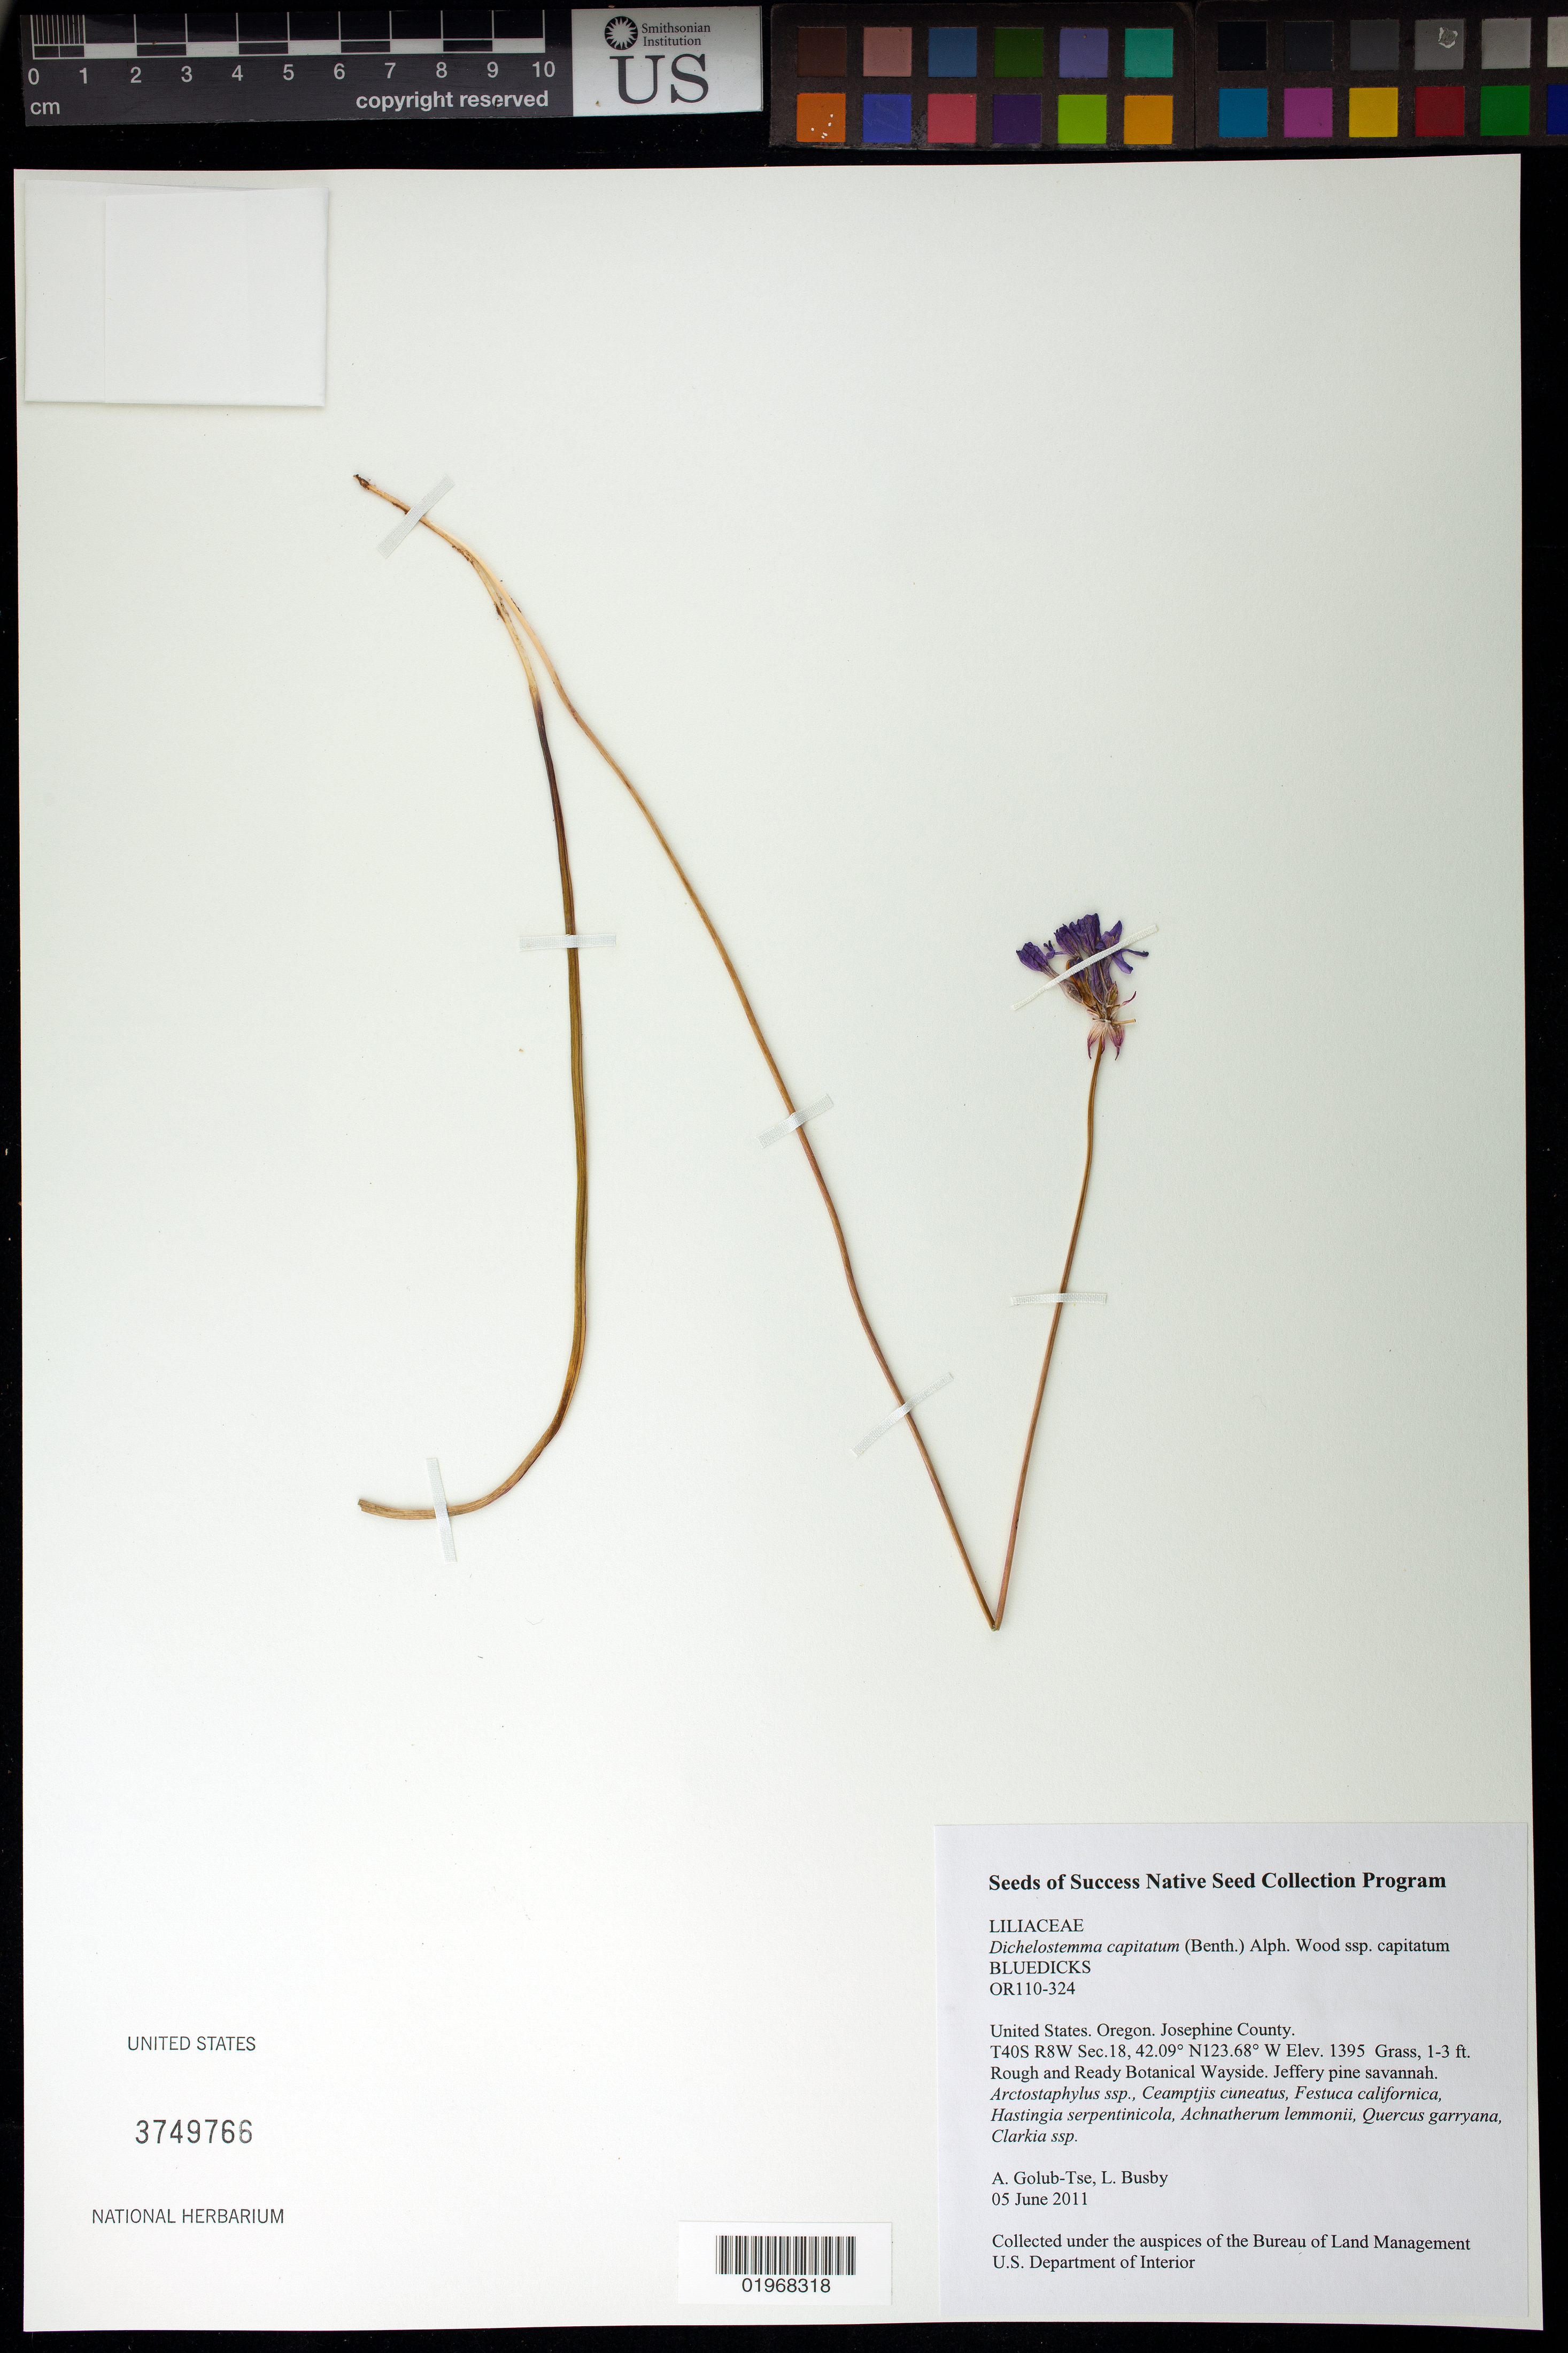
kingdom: Plantae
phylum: Tracheophyta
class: Liliopsida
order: Asparagales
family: Asparagaceae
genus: Dichelostemma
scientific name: Dichelostemma capitatum subsp. capitatum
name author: (Benth.) Alph. Wood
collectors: S. Golub-Tse & L. Busby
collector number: OR110-324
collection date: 2011-06-05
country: United States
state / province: Oregon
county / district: Josephine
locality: Rough and Ready Botanical Wayside.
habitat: Jeffery pine savannah.With Festuca californica, Arctoataphylus sp.,Quercus garryana, Clarkia sp, ect.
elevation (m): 425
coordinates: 42.09 N, 123.68 W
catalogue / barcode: US 3749766